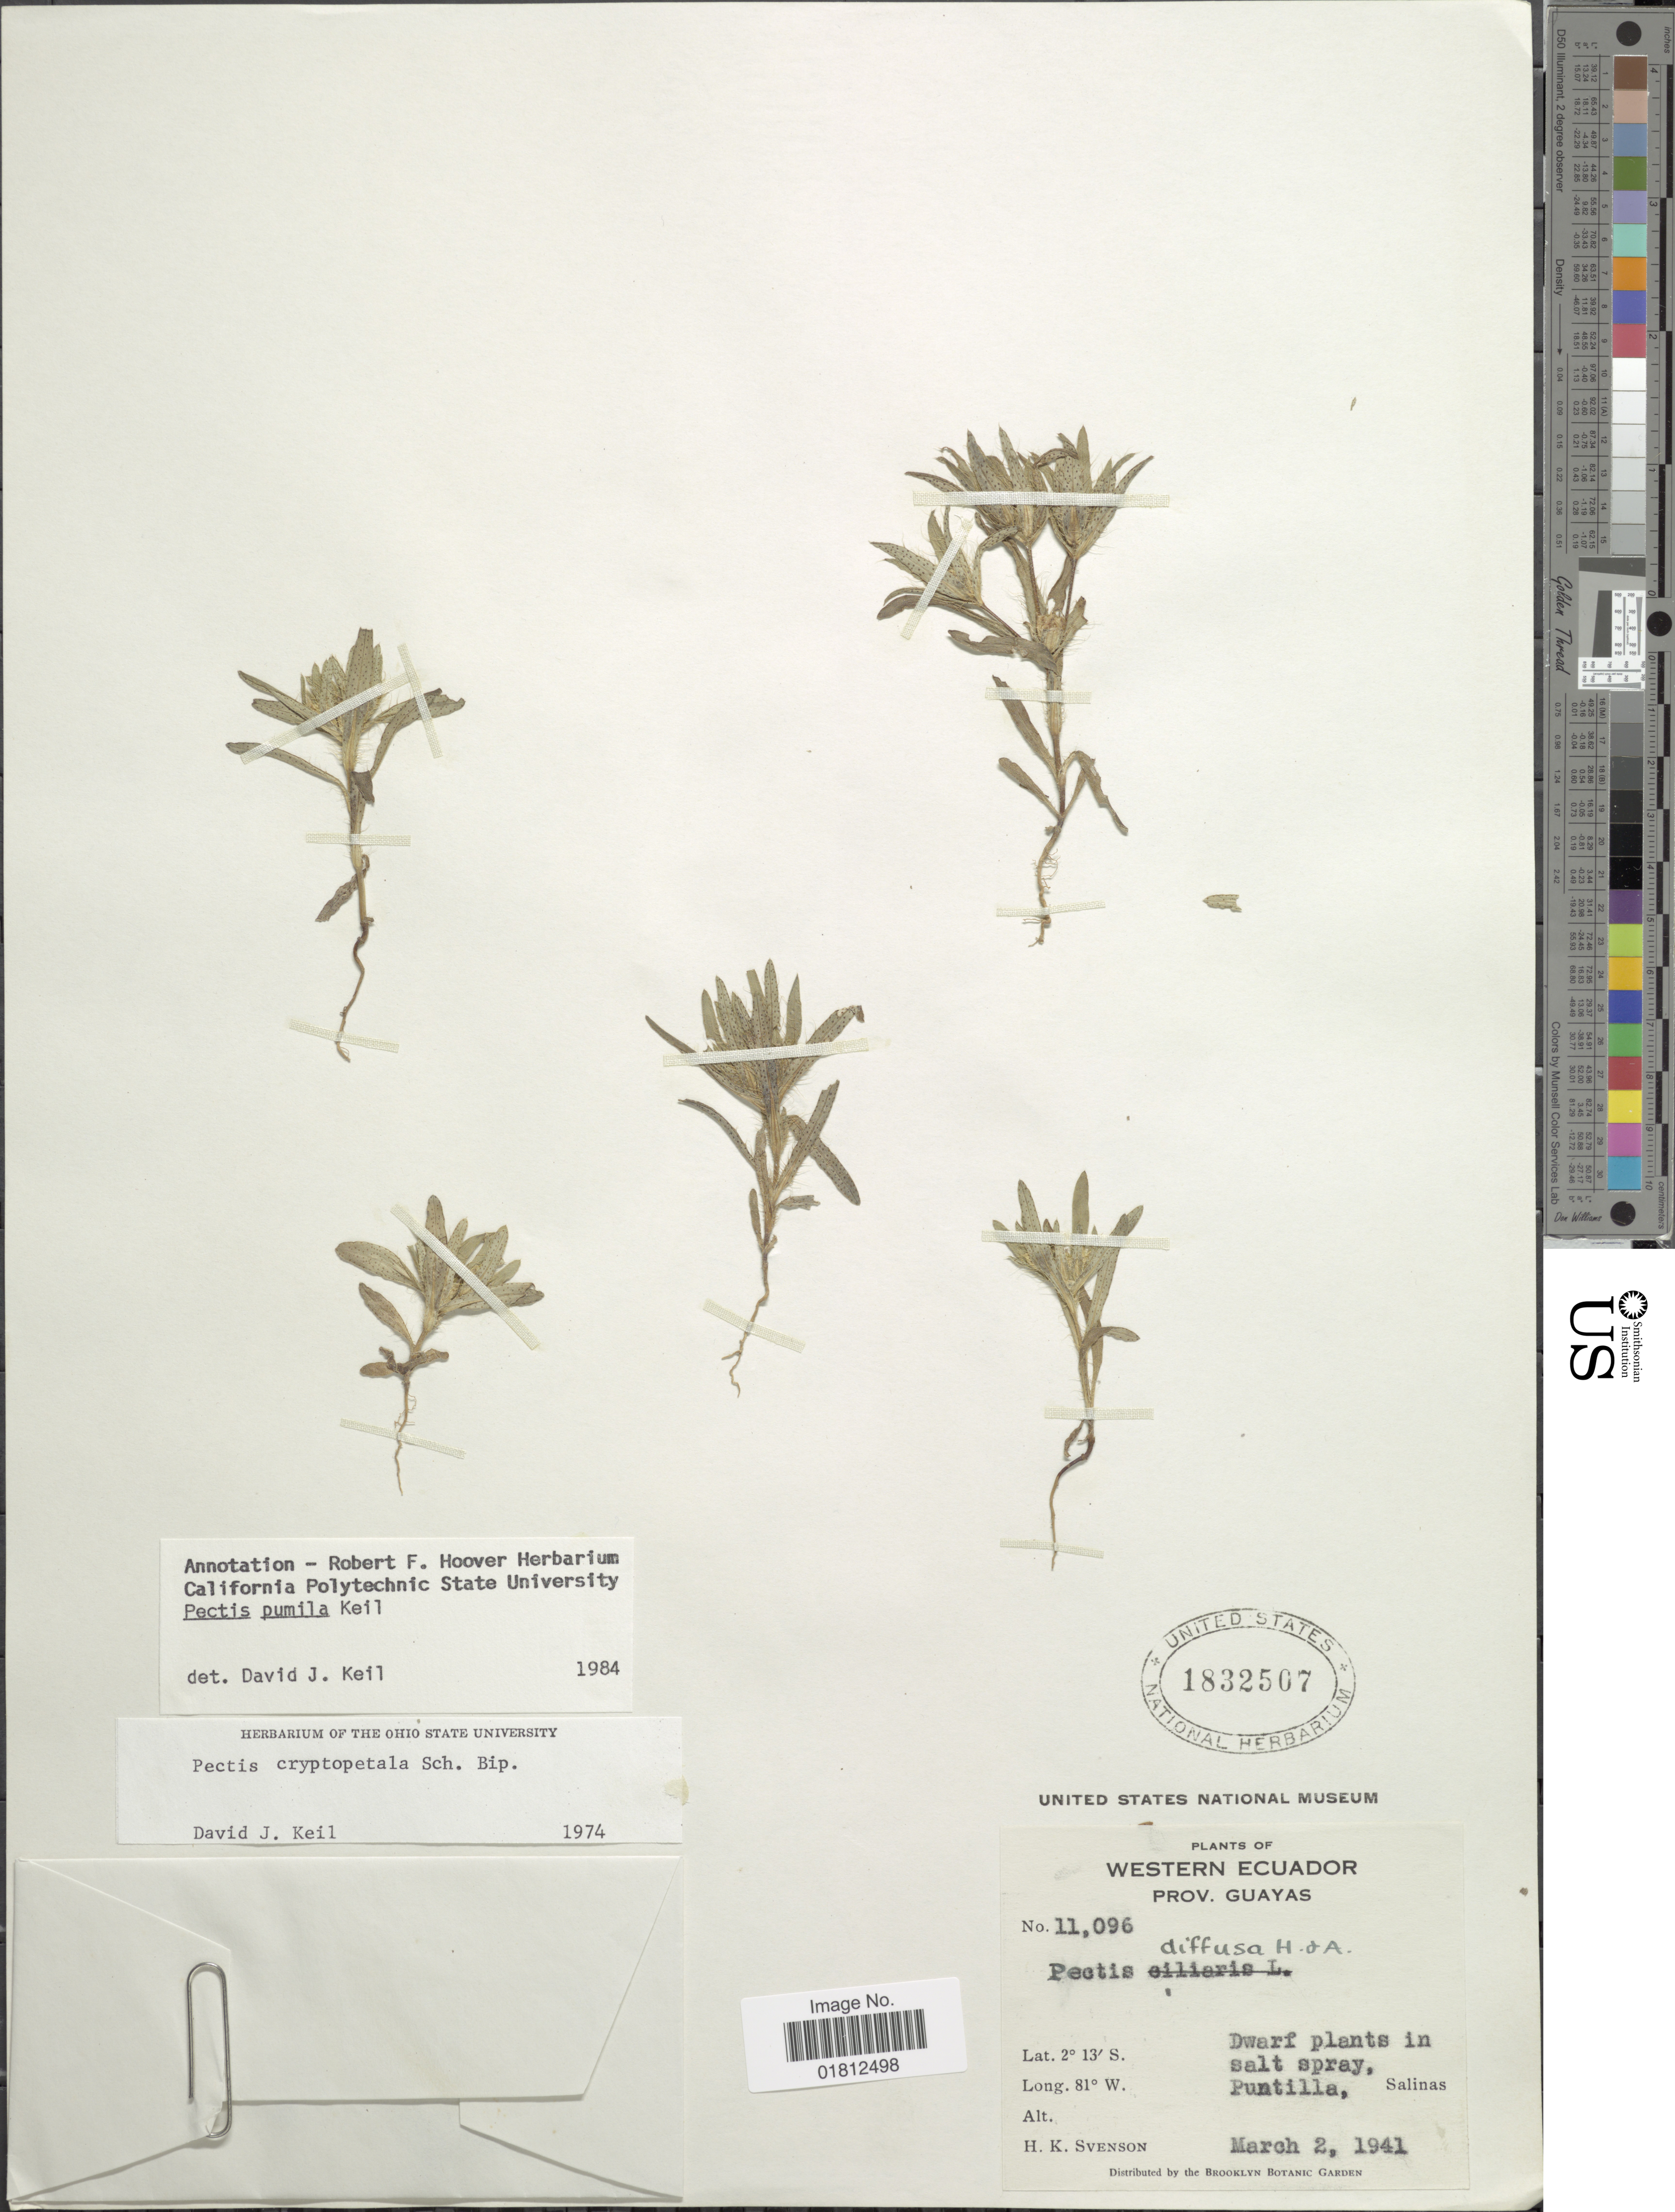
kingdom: Plantae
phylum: Tracheophyta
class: Magnoliopsida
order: Asterales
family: Asteraceae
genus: Pectis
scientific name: Pectis pumila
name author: D.J. Keil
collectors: H. K. Svenson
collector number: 11096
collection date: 1941-03-02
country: Ecuador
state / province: Guayas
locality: Western Ecuador, dwarf plants in salt spray, Puntilla, Salinas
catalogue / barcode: US 1832507